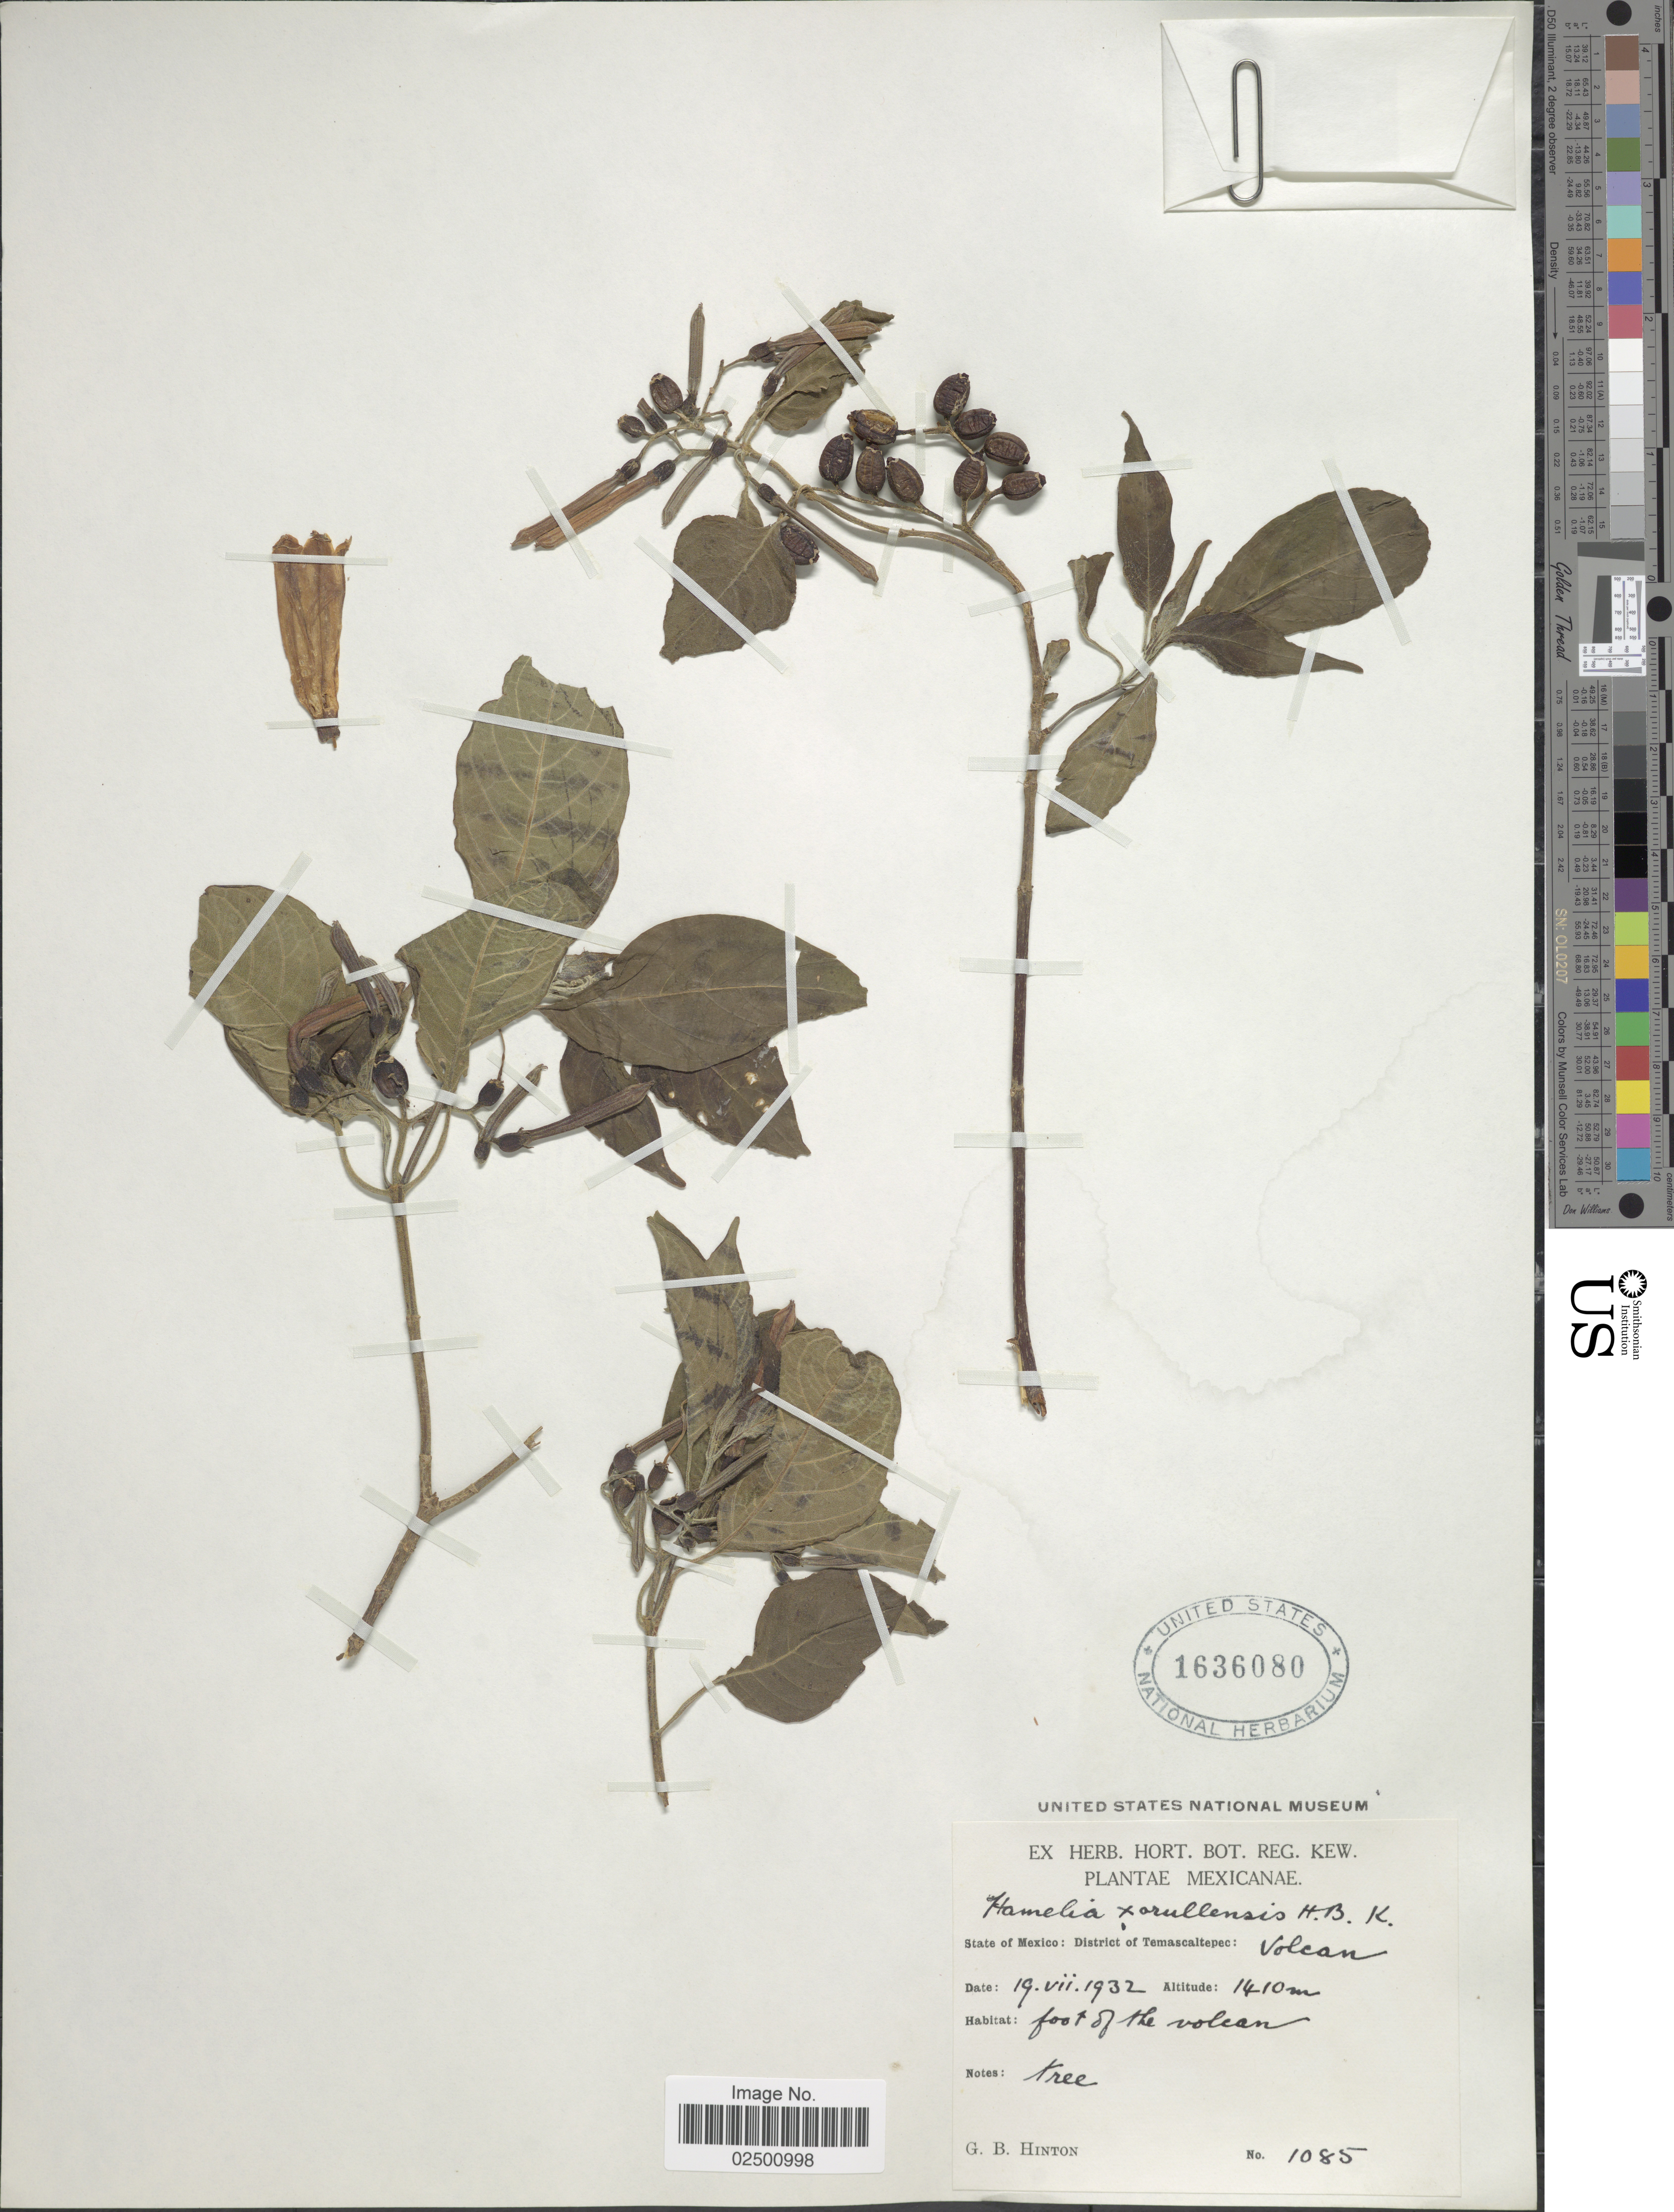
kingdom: Plantae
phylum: Tracheophyta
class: Magnoliopsida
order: Gentianales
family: Rubiaceae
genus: Hamelia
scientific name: Hamelia xorullensis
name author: Kunth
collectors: G. B. Hinton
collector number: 1085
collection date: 1932-07-19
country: Mexico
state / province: México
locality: State of Mexico: District of Temascaltepec: Volcan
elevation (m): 1410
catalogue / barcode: US 1636080